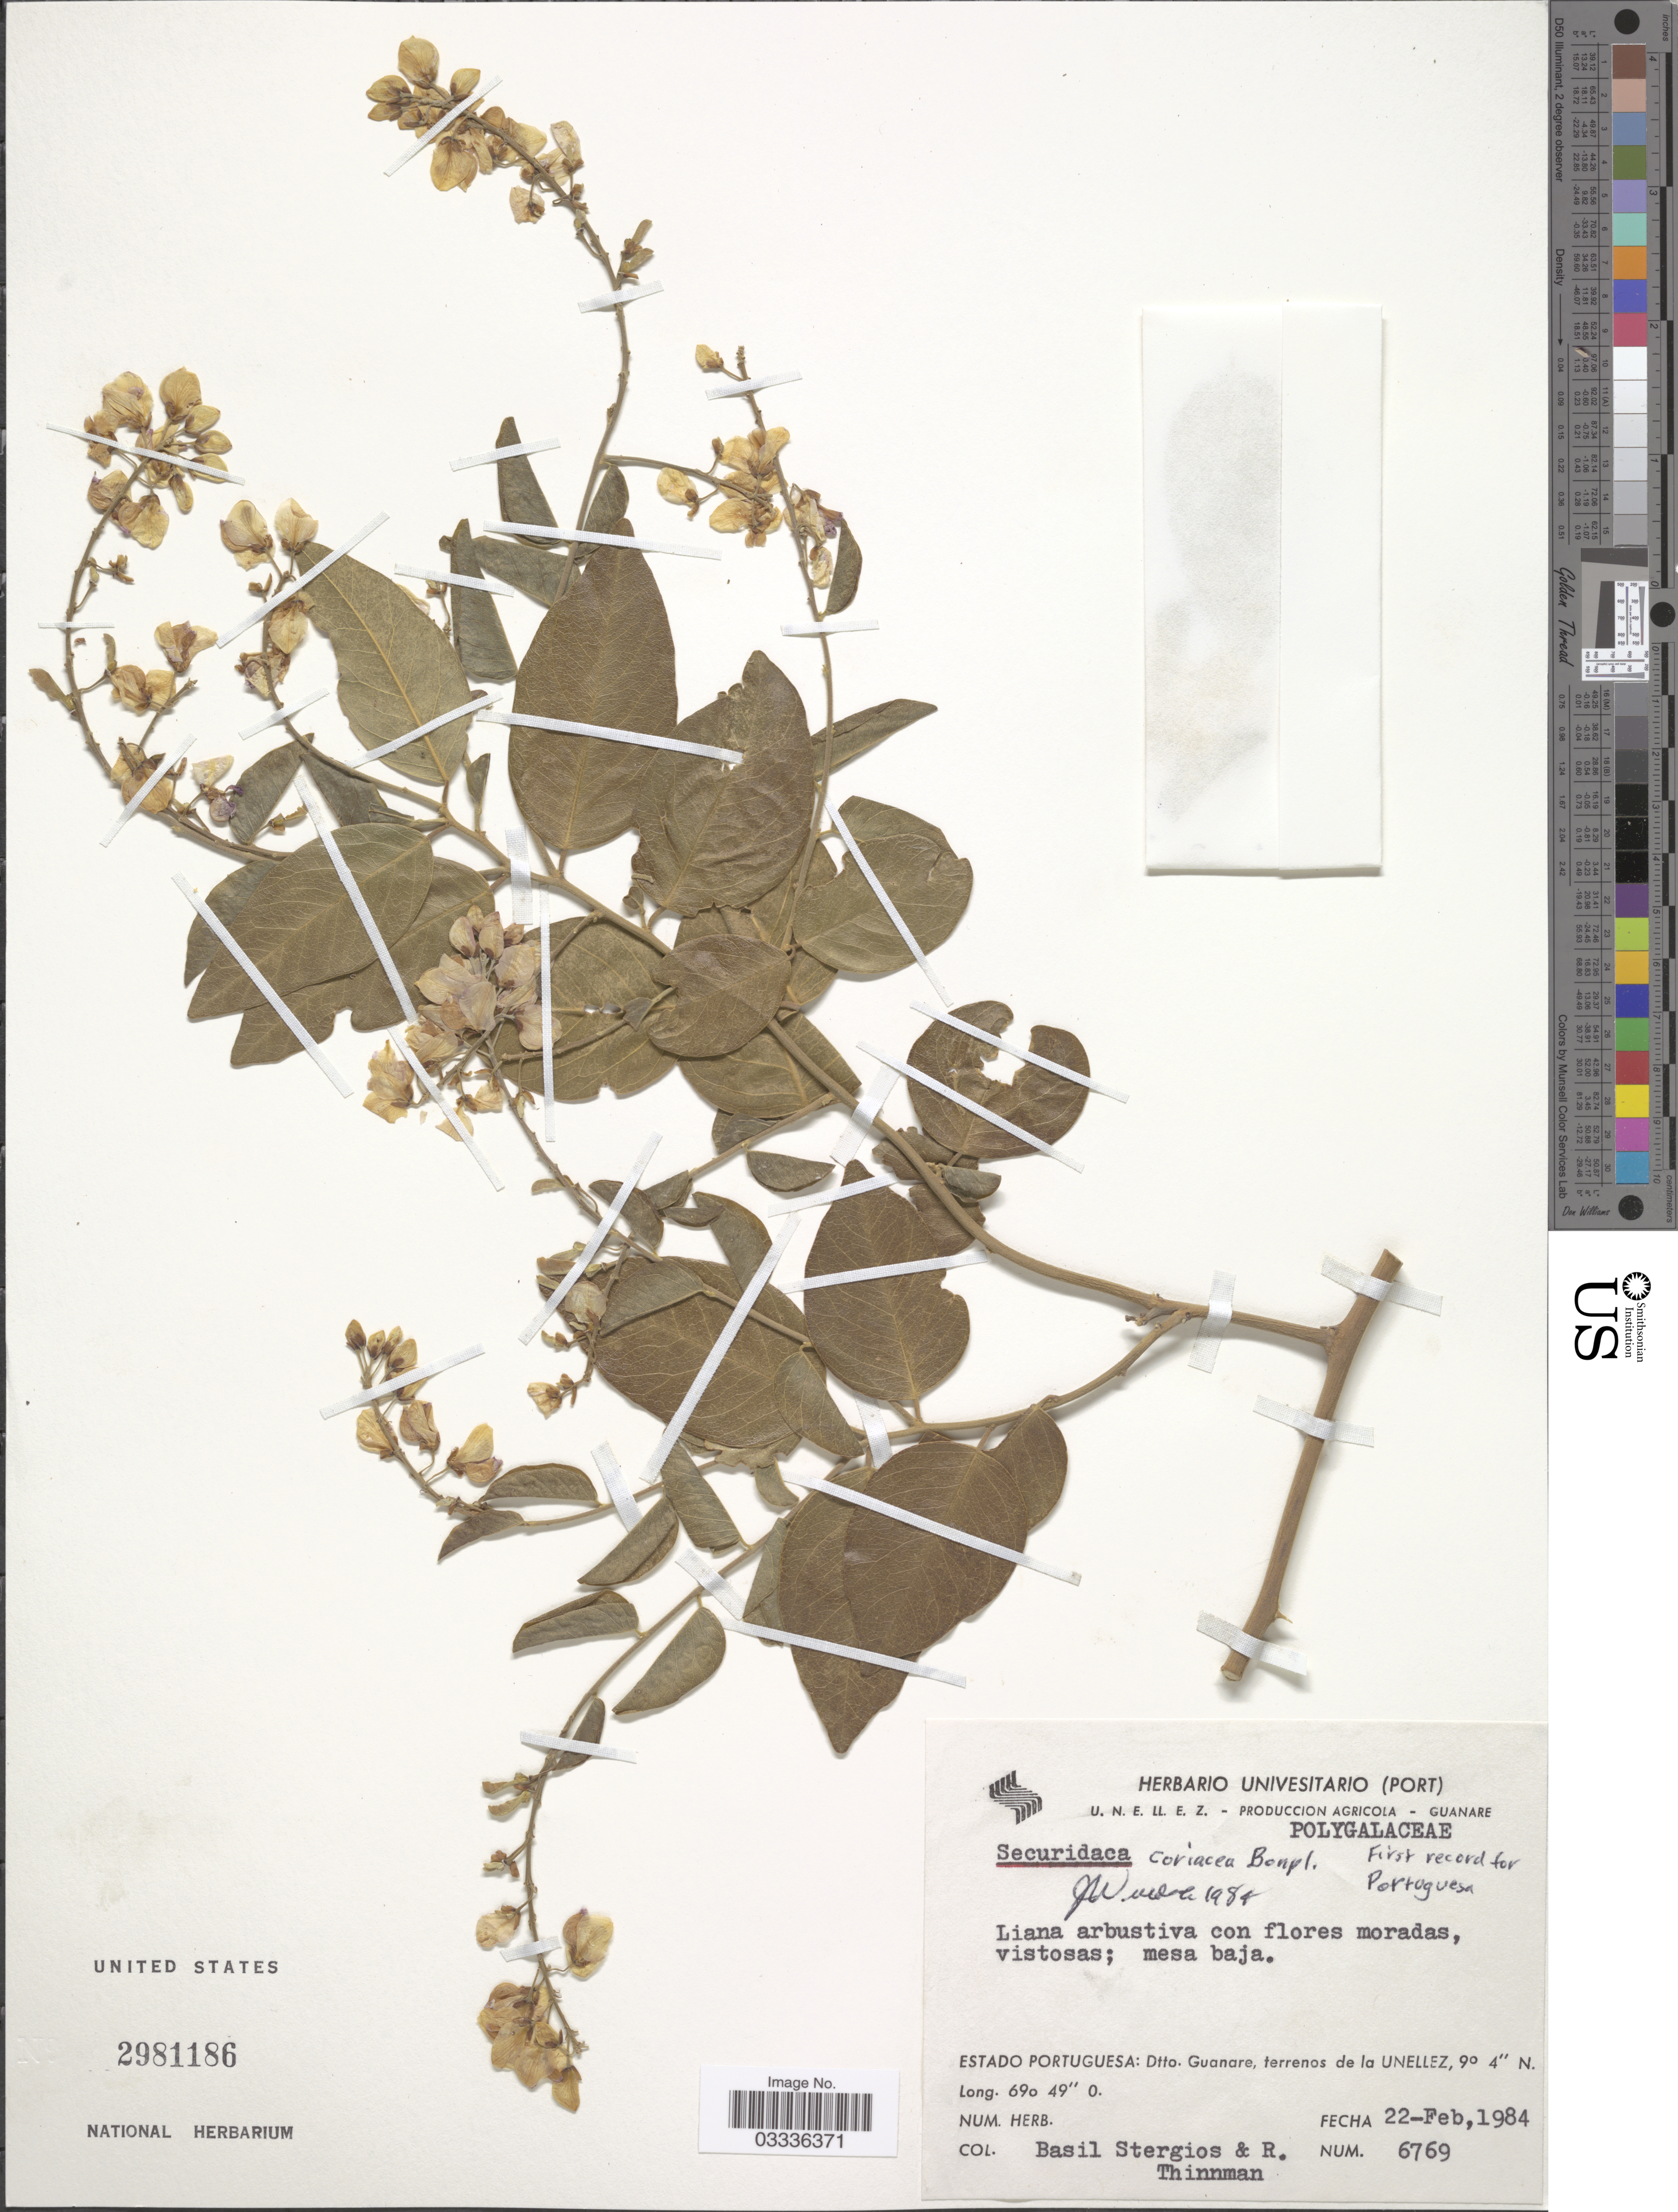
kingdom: Plantae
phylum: Tracheophyta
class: Magnoliopsida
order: Fabales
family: Polygalaceae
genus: Securidaca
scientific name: Securidaca coriacea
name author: Bonpl. ex Steud.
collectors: B. G. Stergios & R. Thinnman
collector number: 6769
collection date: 1984-02-22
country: Venezuela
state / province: Portuguesa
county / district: Guanare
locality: Terrenos de la UNELLEZ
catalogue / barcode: US 2981186